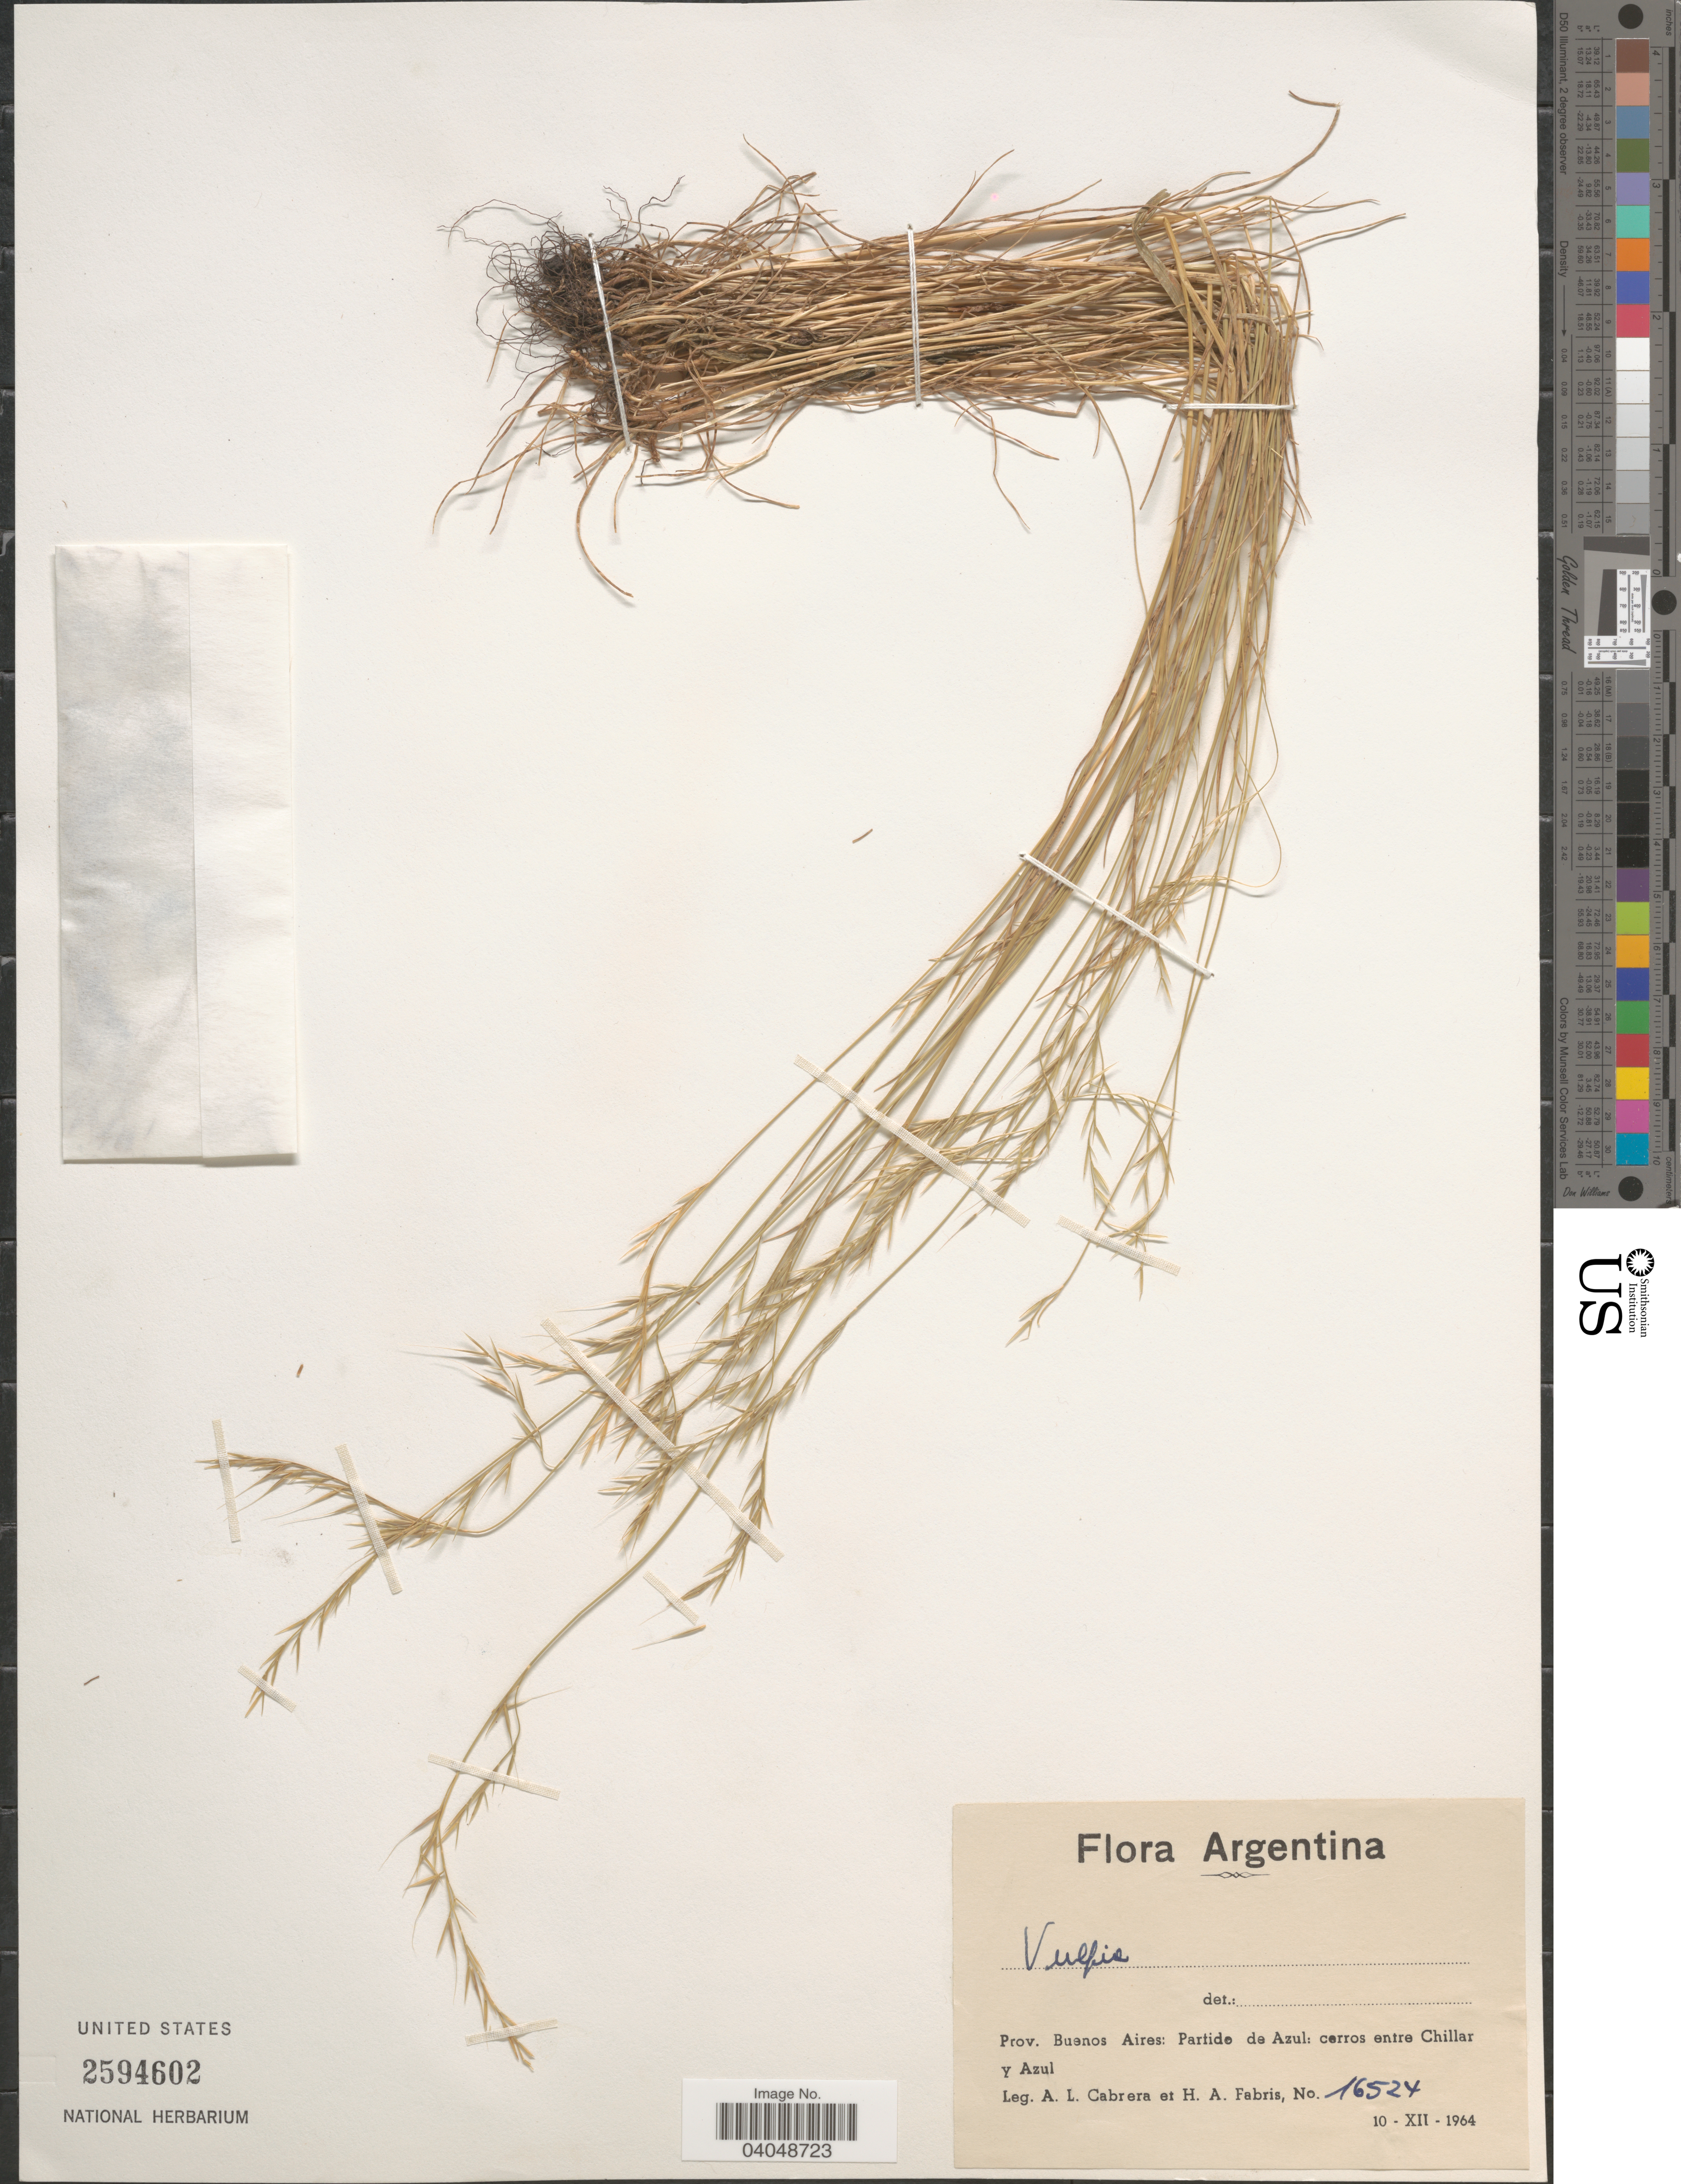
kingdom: Plantae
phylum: Tracheophyta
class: Liliopsida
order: Poales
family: Poaceae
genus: Festuca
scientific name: Festuca sp.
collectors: A. L. Cabrera & H. A. Fabris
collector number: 16524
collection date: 1964-12-10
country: Argentina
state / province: Buenos Aires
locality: Partido de Azul: cerros entre Chillar y Azul.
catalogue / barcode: US 2594602